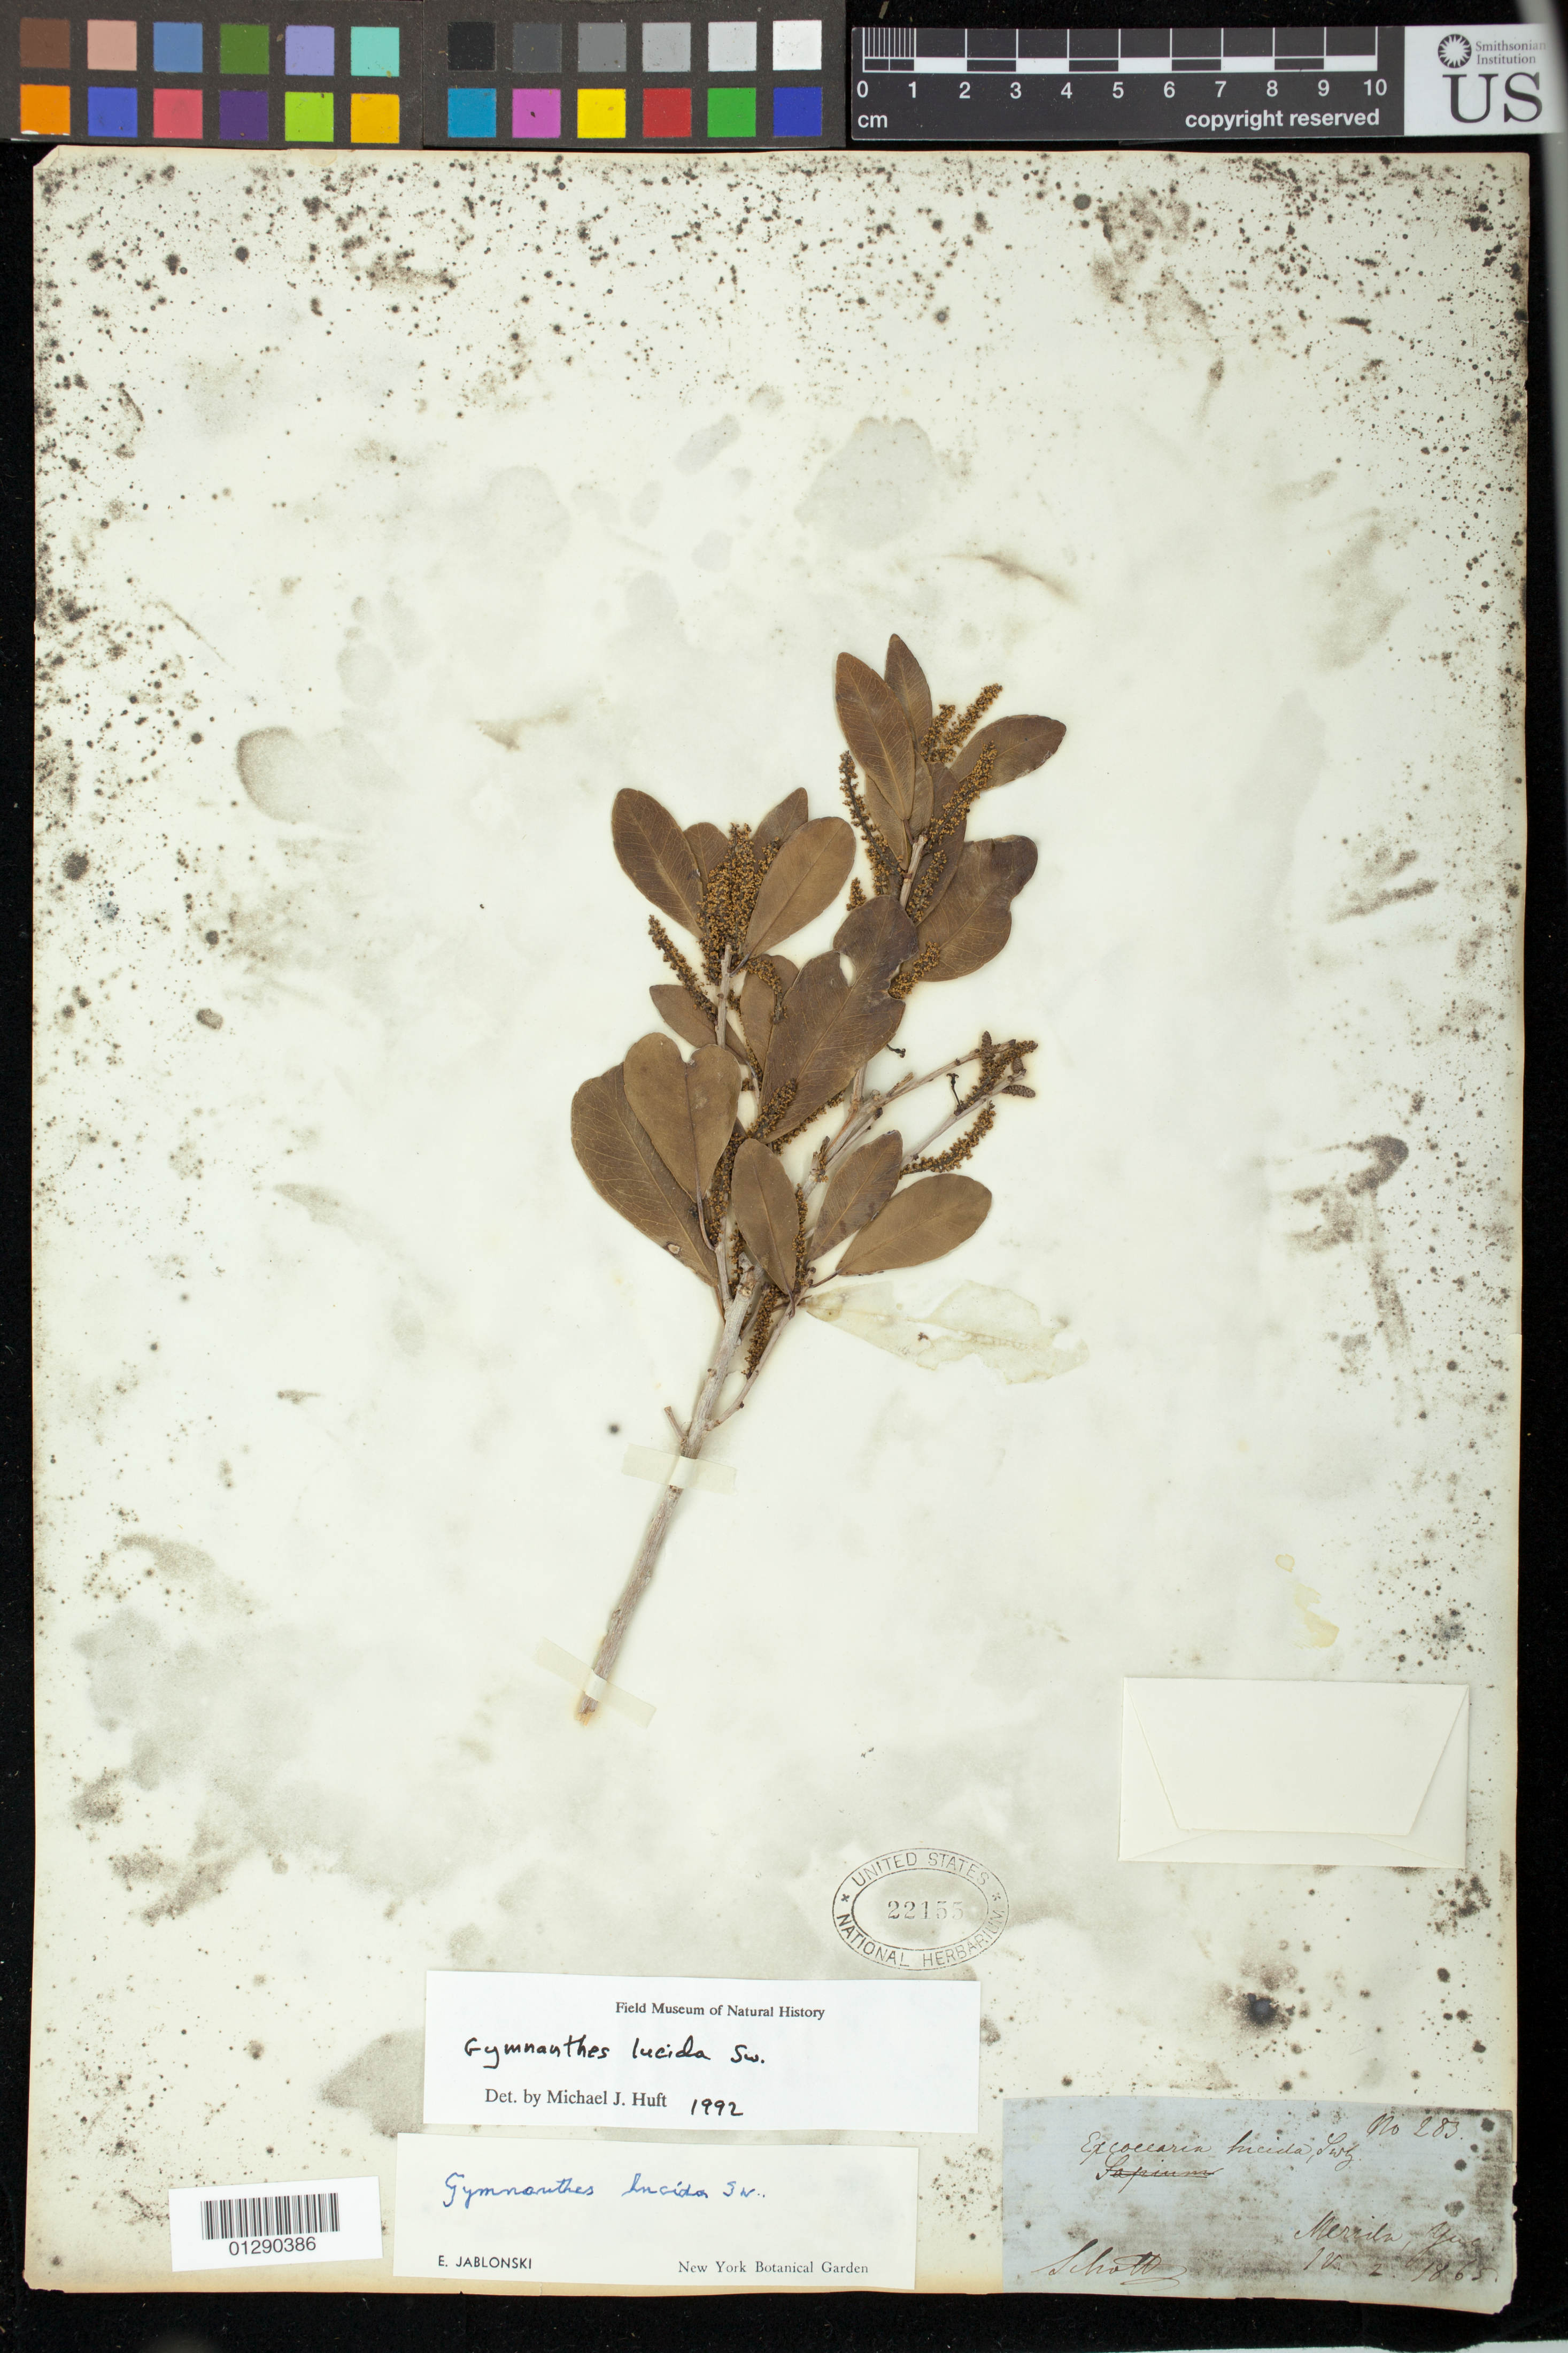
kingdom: Plantae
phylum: Tracheophyta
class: Magnoliopsida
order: Malpighiales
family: Euphorbiaceae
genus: Gymnanthes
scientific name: Gymnanthes lucida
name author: Sw.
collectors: Schott, --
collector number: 283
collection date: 1865-04-02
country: Mexico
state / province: Yucatan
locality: Merida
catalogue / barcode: US 22155